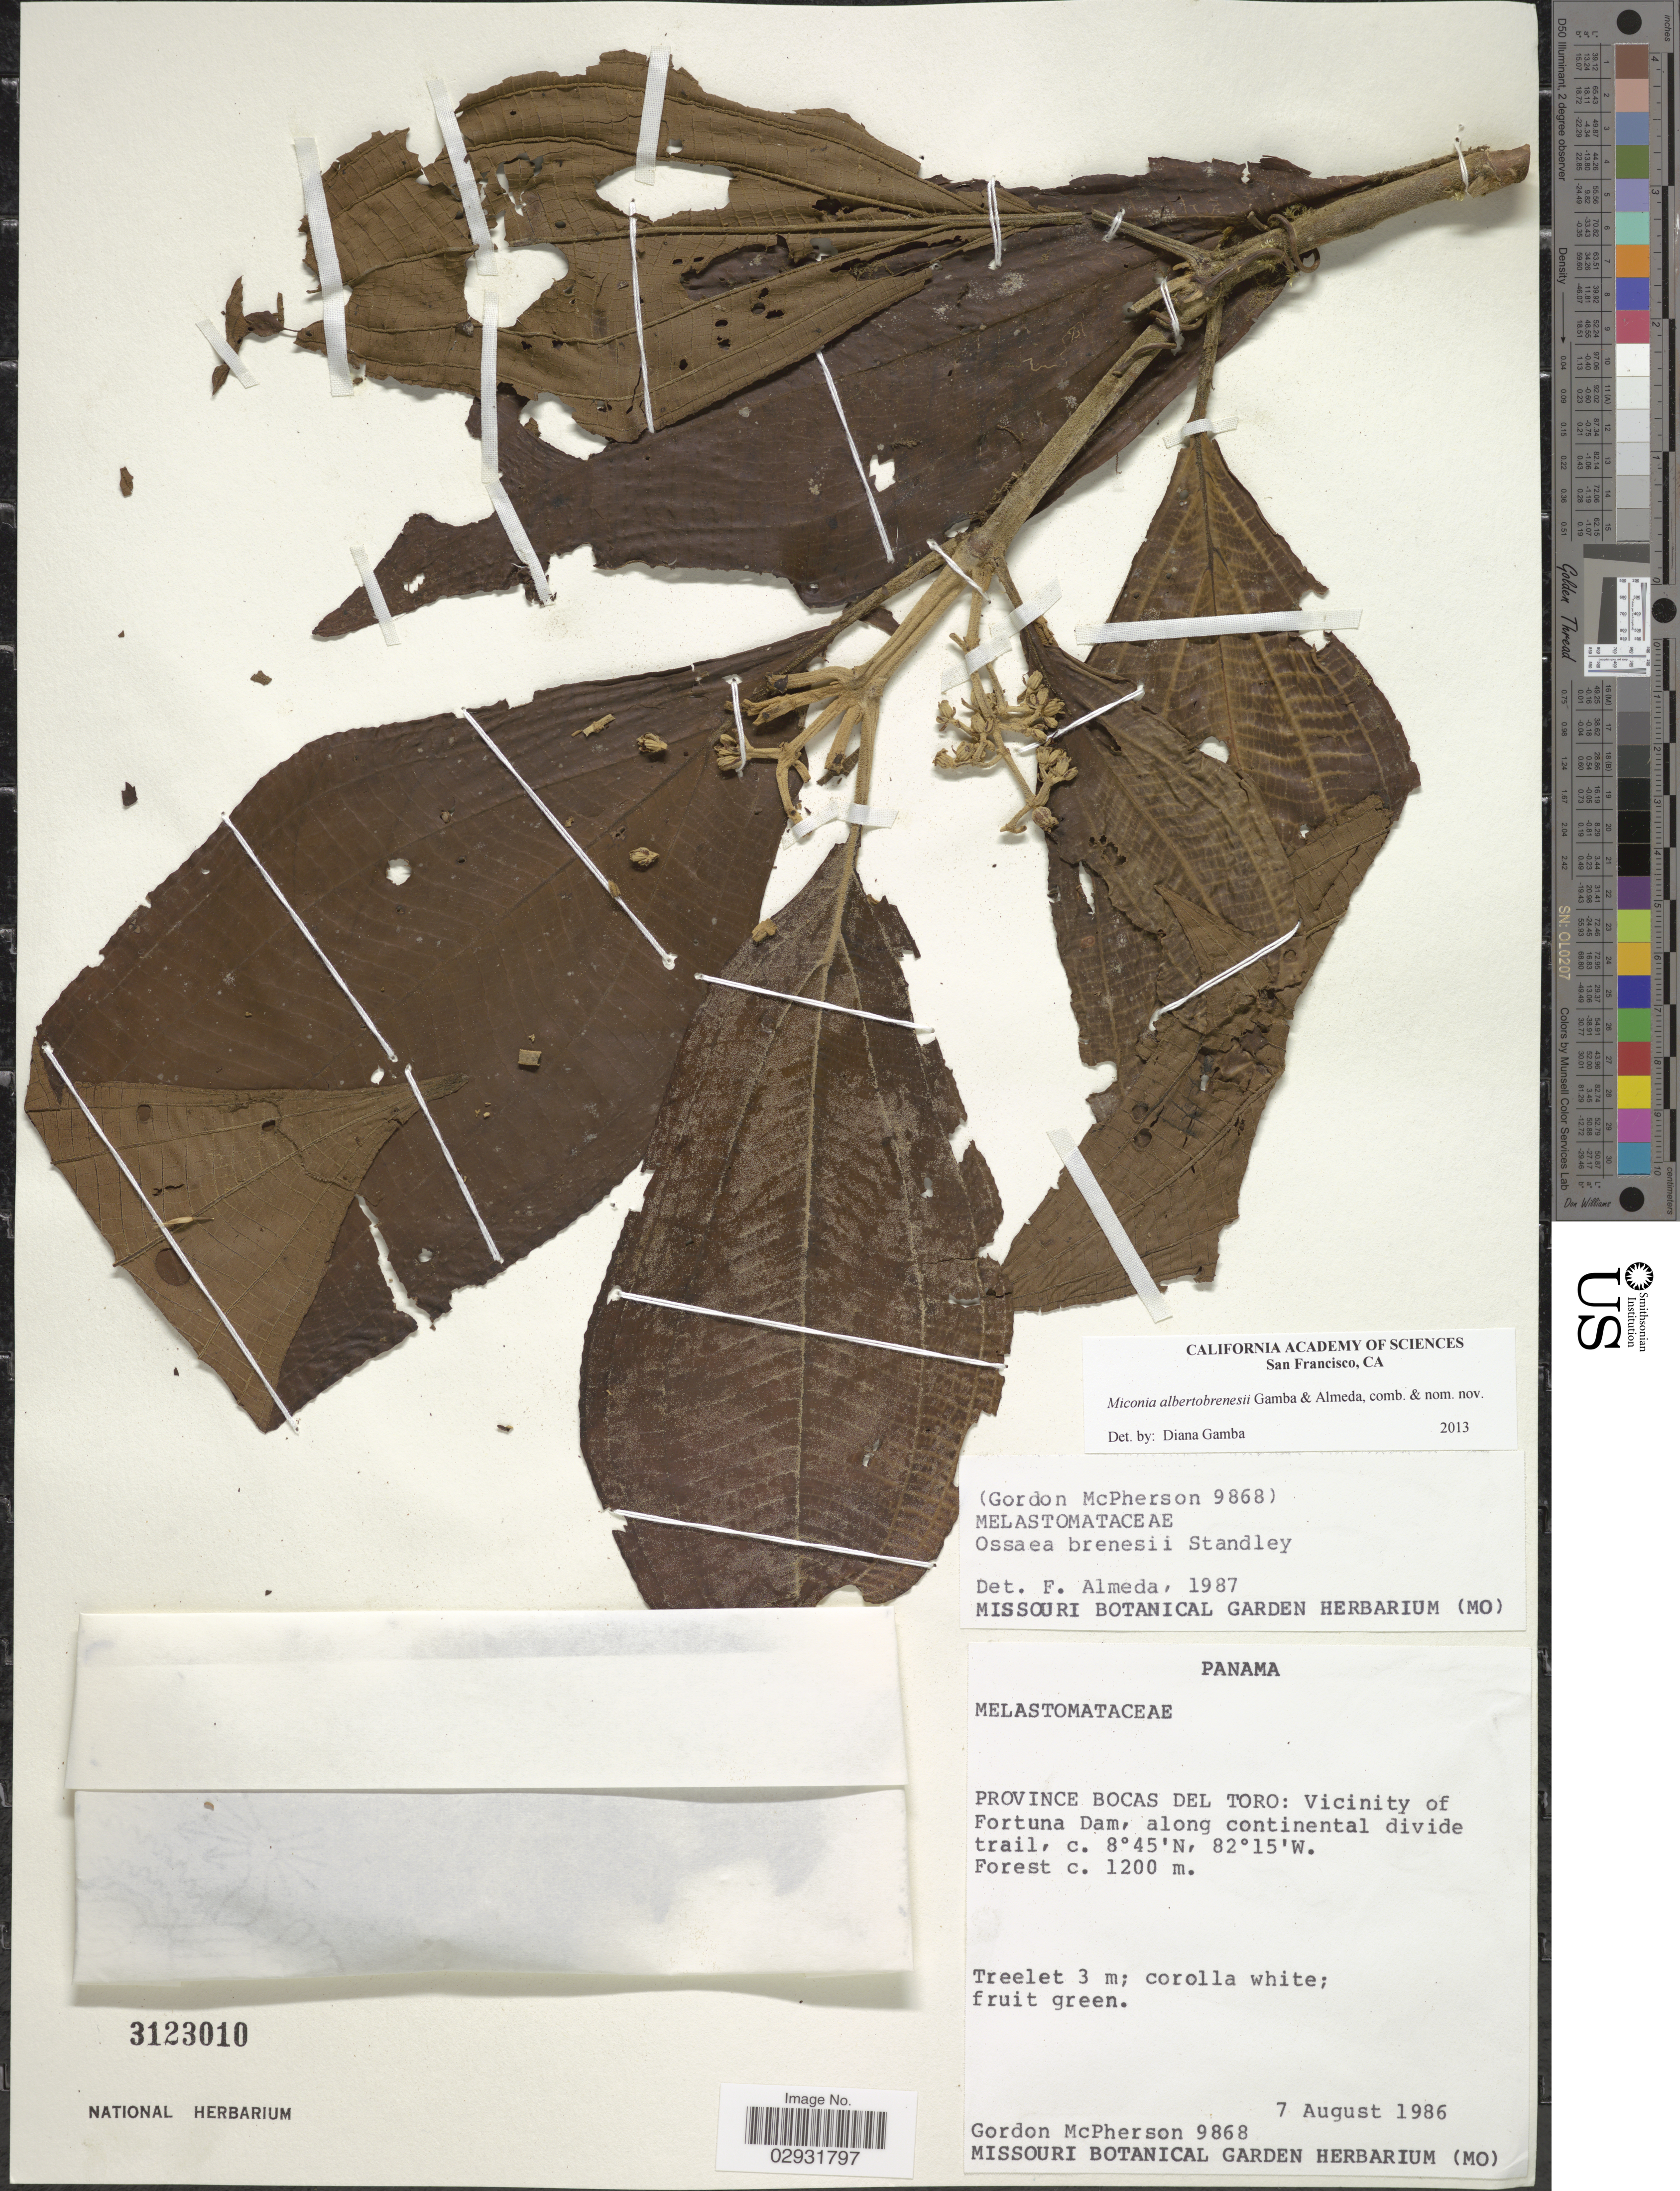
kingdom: Plantae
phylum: Tracheophyta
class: Magnoliopsida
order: Myrtales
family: Melastomataceae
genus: Miconia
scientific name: Miconia albertobrenesii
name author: Gamba & Almeda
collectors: G. McPherson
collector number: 9868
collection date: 1986-08-07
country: Panama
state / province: Bocas del Toro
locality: Province Bocas del Toro: Vicinity of Fortuna Dam, along continental divide trail.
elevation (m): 1200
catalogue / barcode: US 3123010